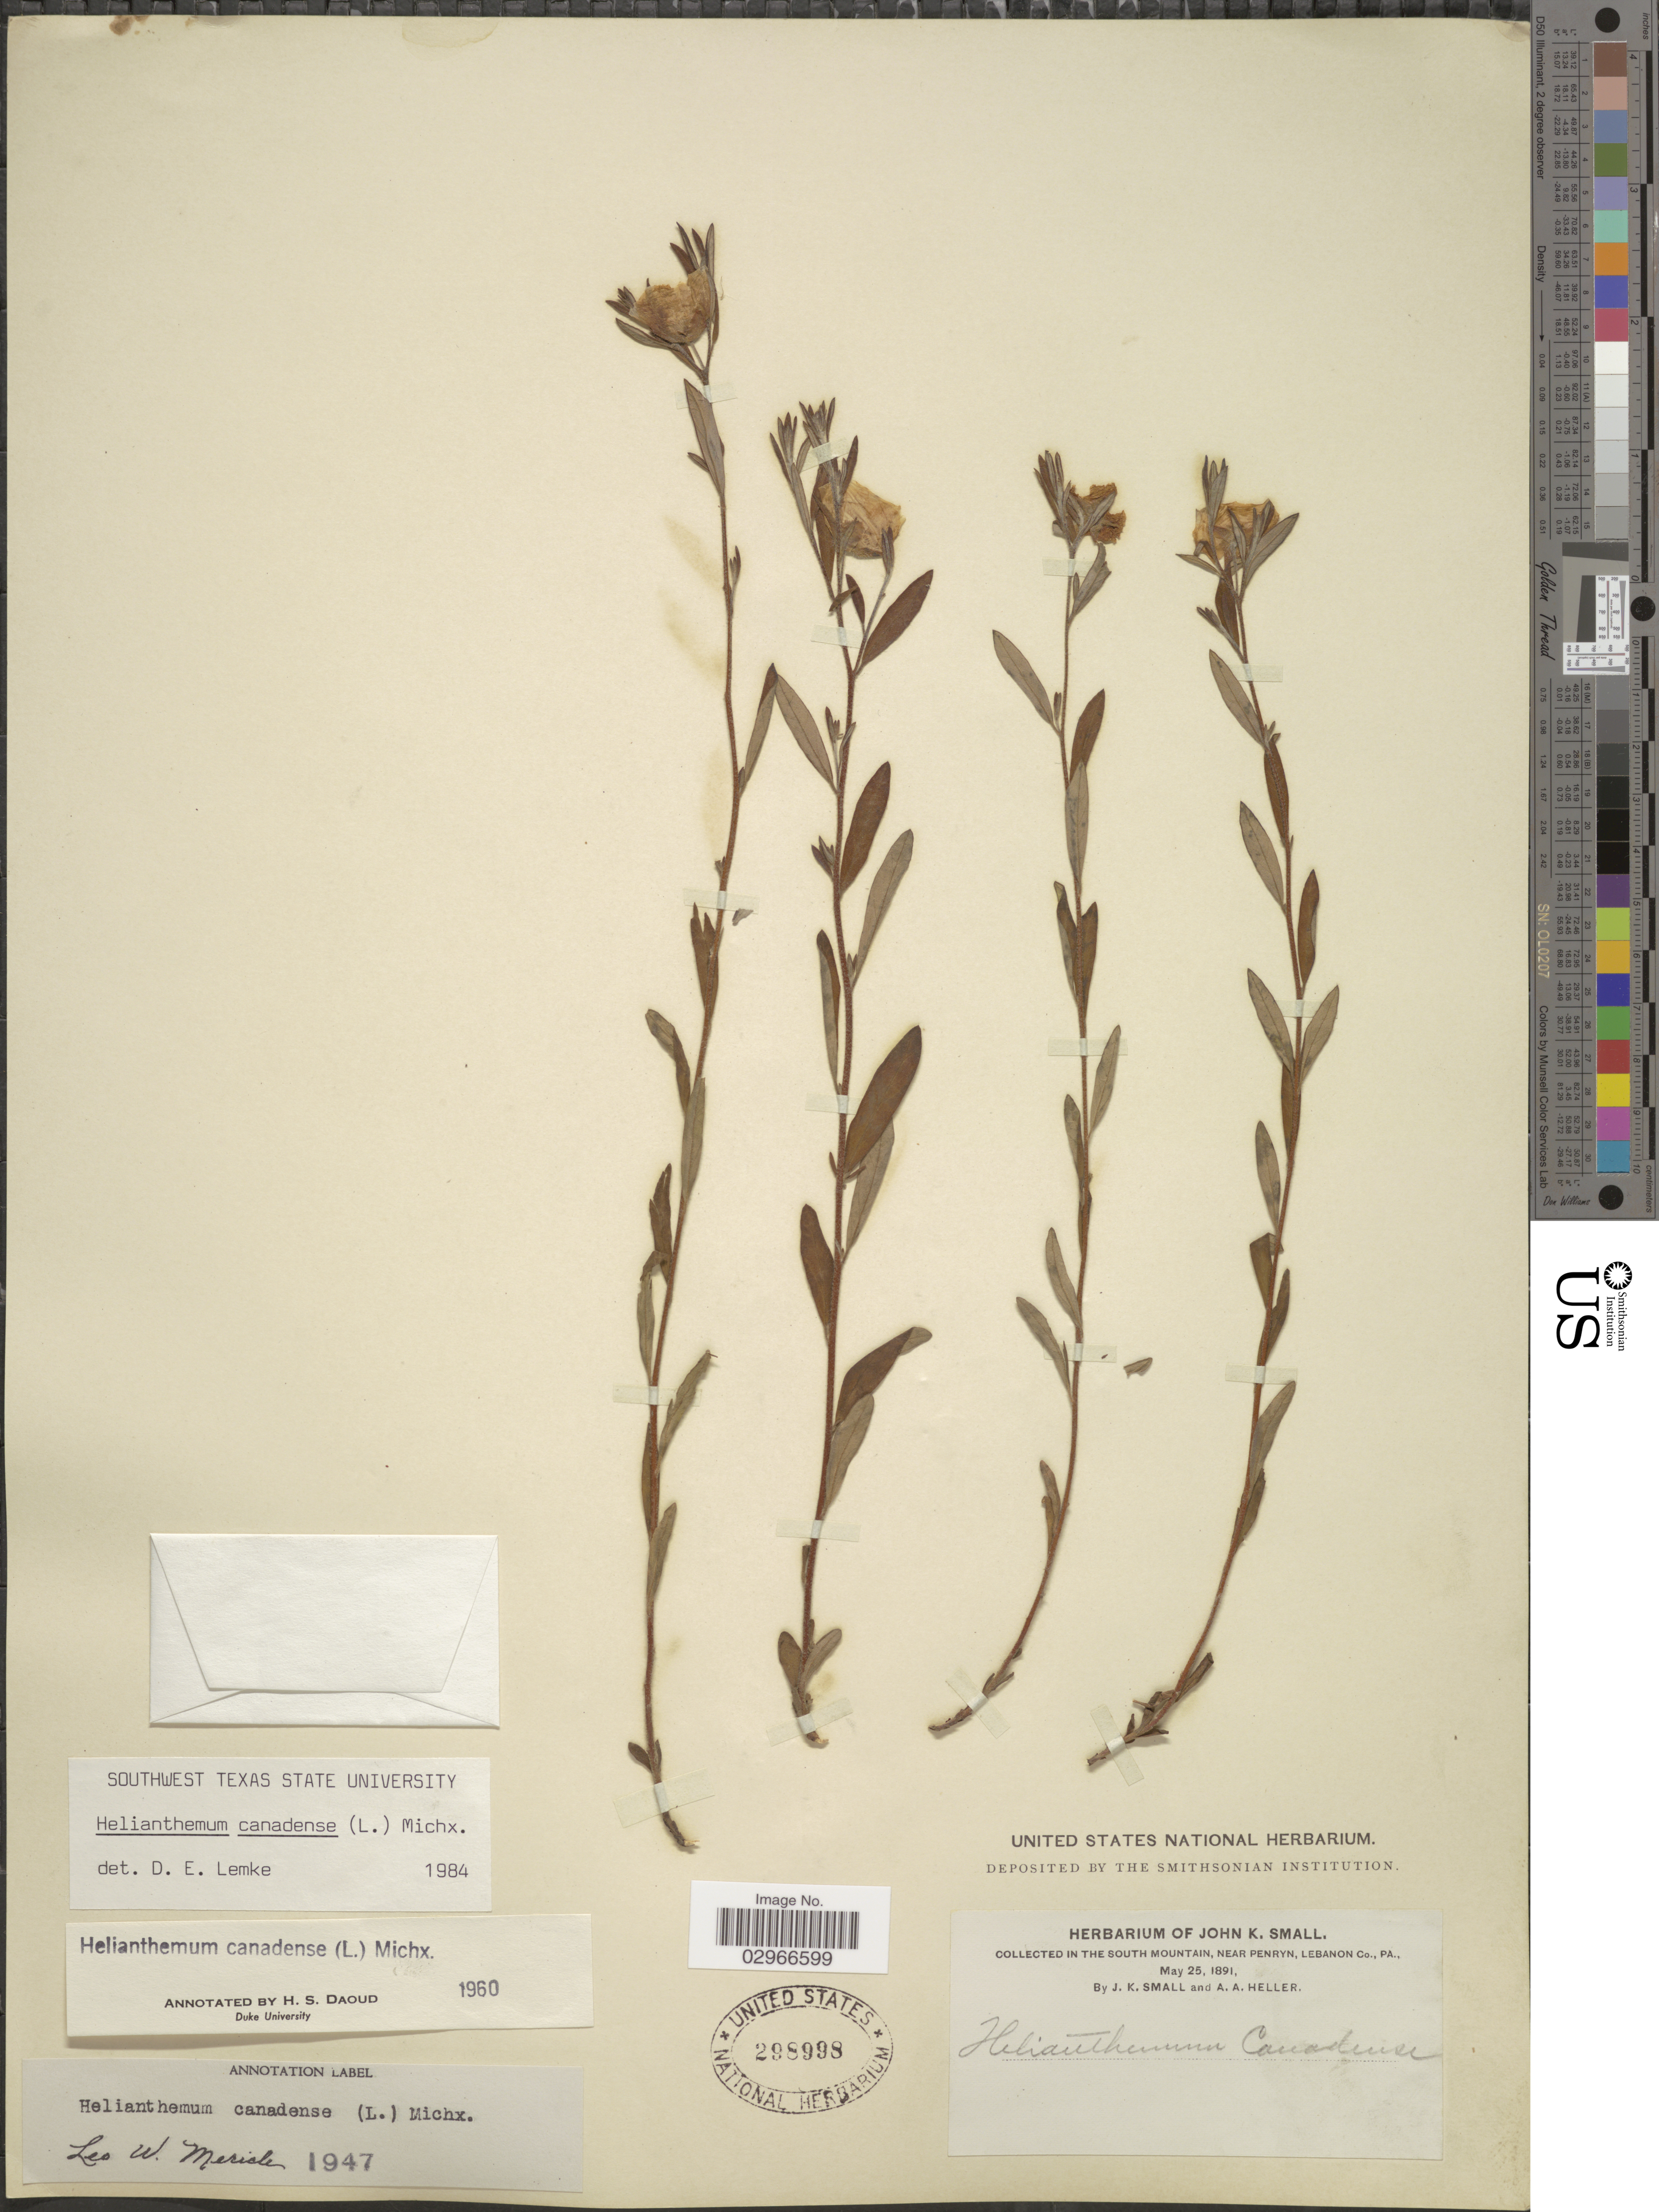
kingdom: Plantae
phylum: Tracheophyta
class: Magnoliopsida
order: Malvales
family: Cistaceae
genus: Helianthemum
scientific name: Helianthemum canadense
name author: (L.) Michx.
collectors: J. K. Small & A. A. Heller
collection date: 1891-05-25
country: United States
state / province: Pennsylvania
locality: In the South Mountain, near Penryn, Lebanon Co.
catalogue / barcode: US 298998